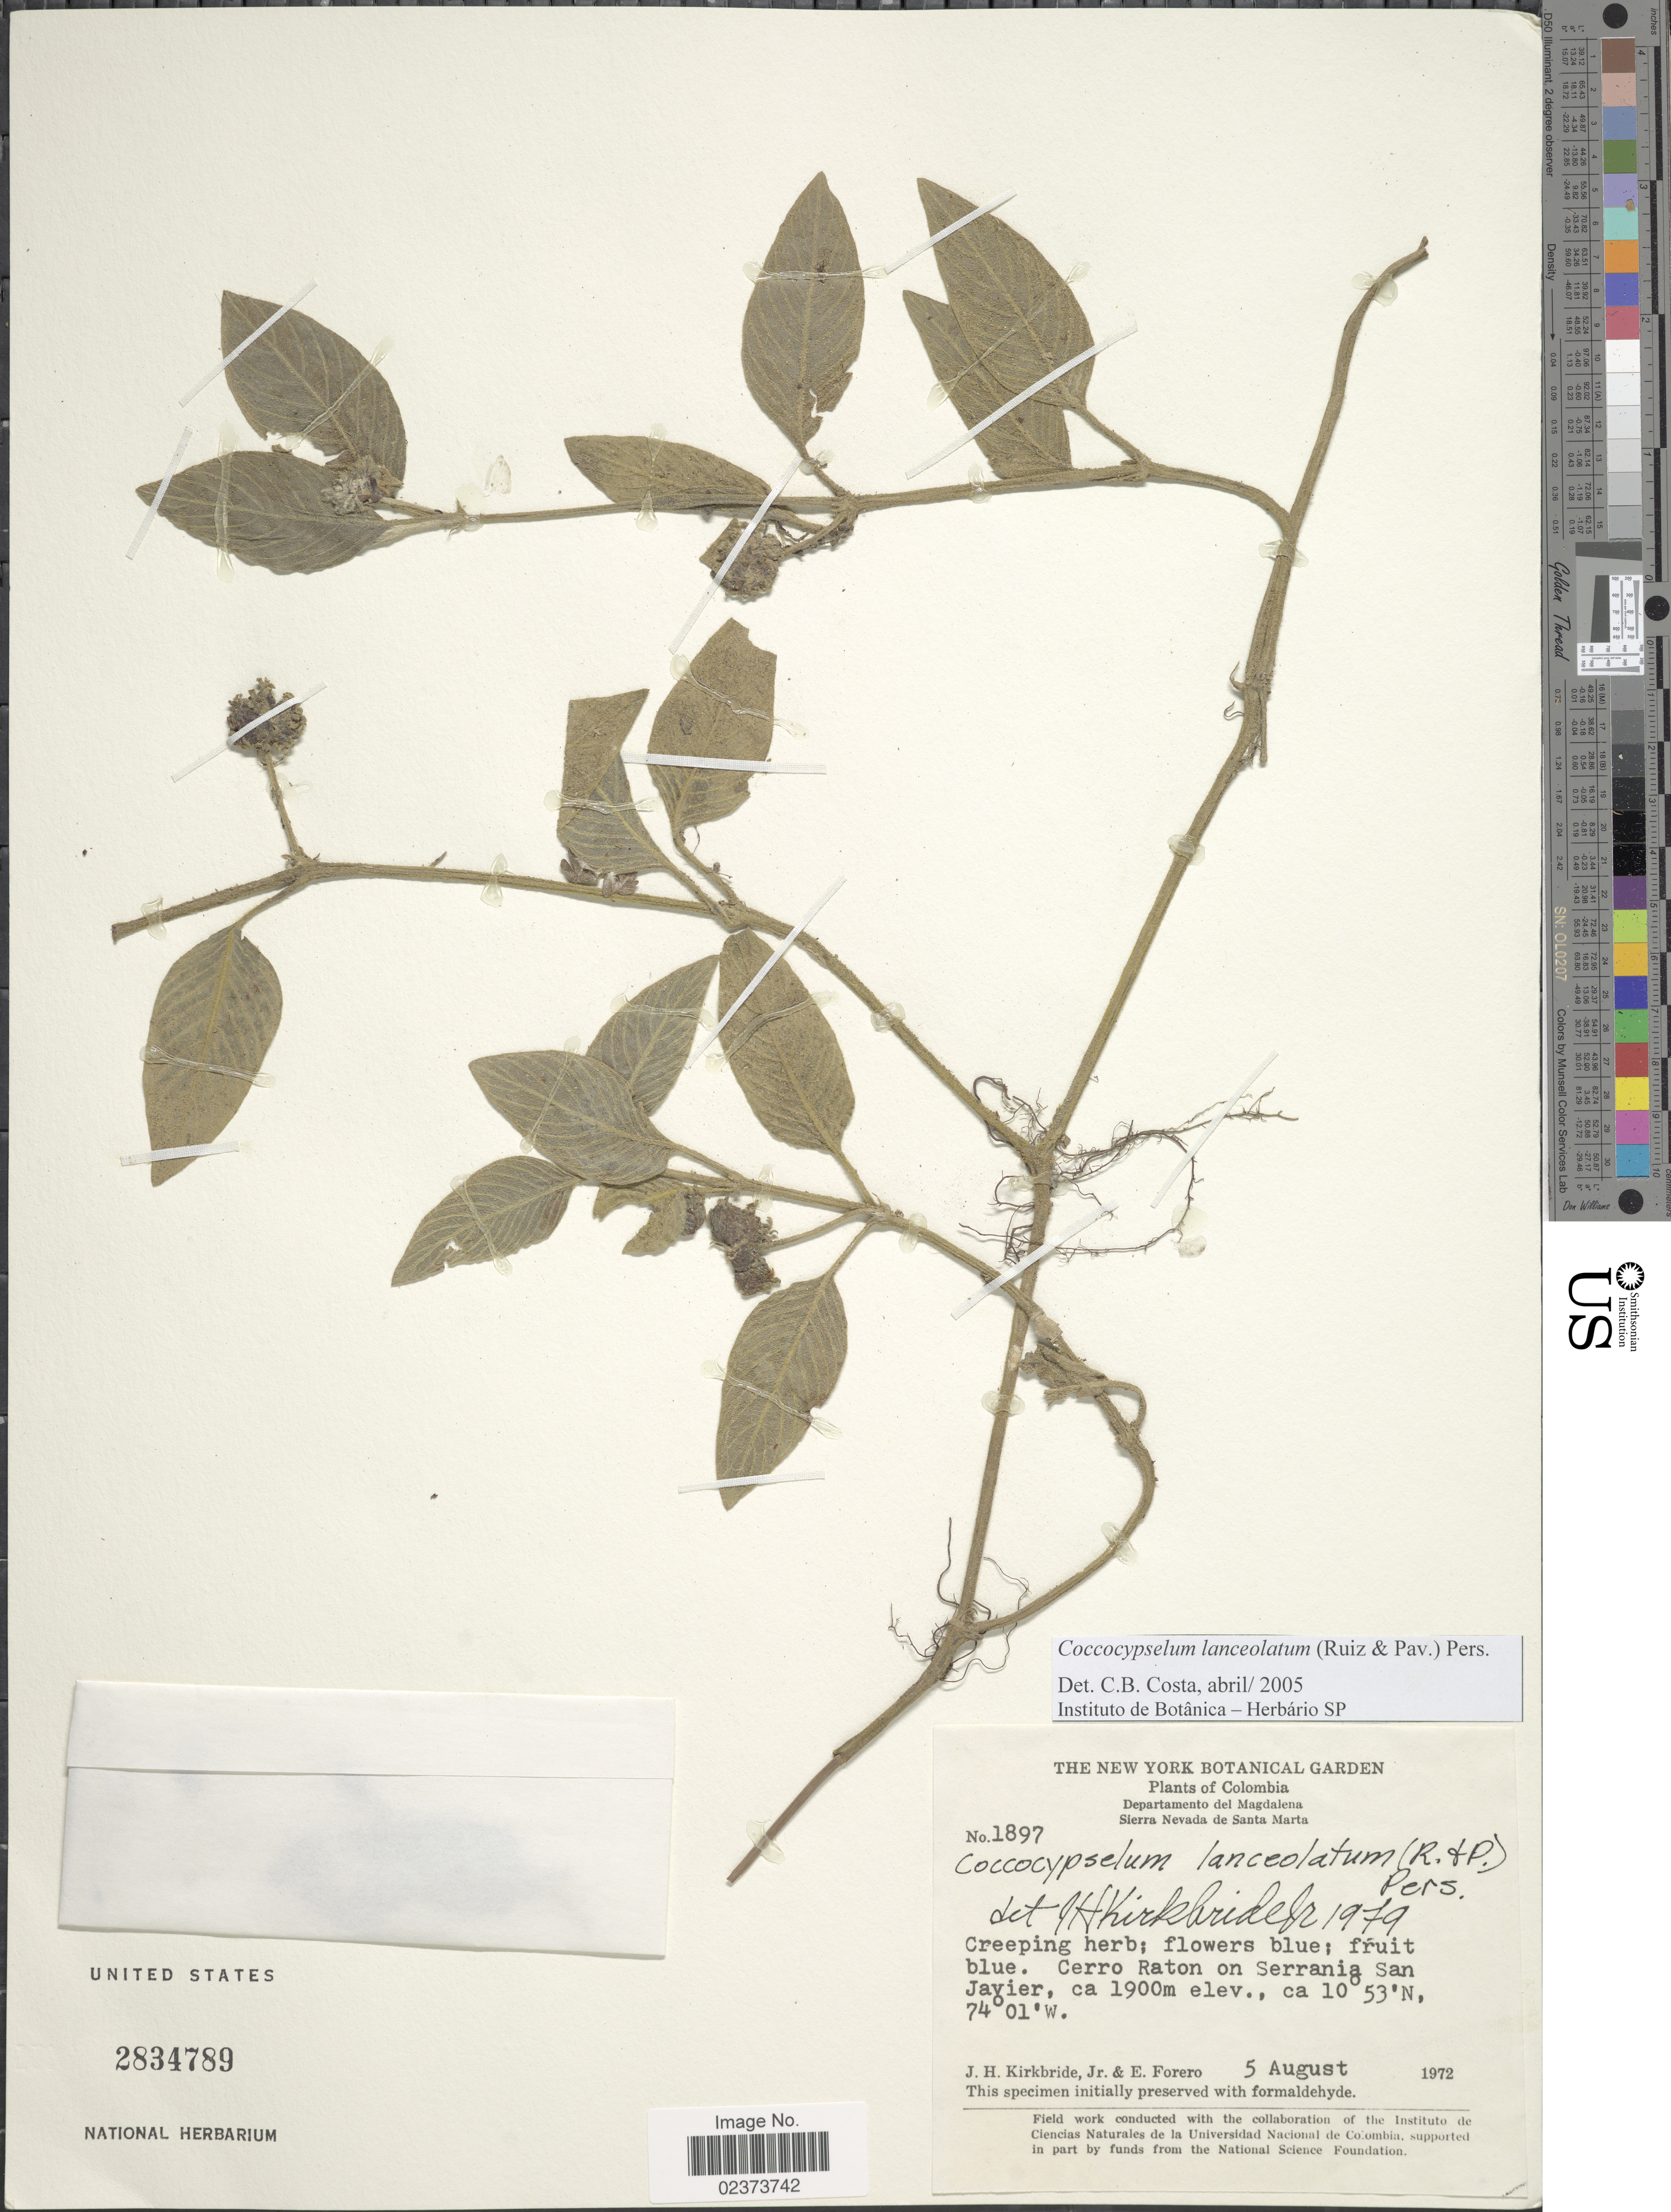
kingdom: Plantae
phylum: Tracheophyta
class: Magnoliopsida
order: Gentianales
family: Rubiaceae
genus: Coccocypselum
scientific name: Coccocypselum lanceolatum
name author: (Ruiz & Pav.) Pers.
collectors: J. H. Kirkbride & E. Forero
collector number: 1897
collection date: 1972-08-05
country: Colombia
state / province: Magdalena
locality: Departamento del Magdalena, Sierra Nevada de Santa Marta. cerro Raton on Serrania San Javier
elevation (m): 1900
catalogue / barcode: US 2834789